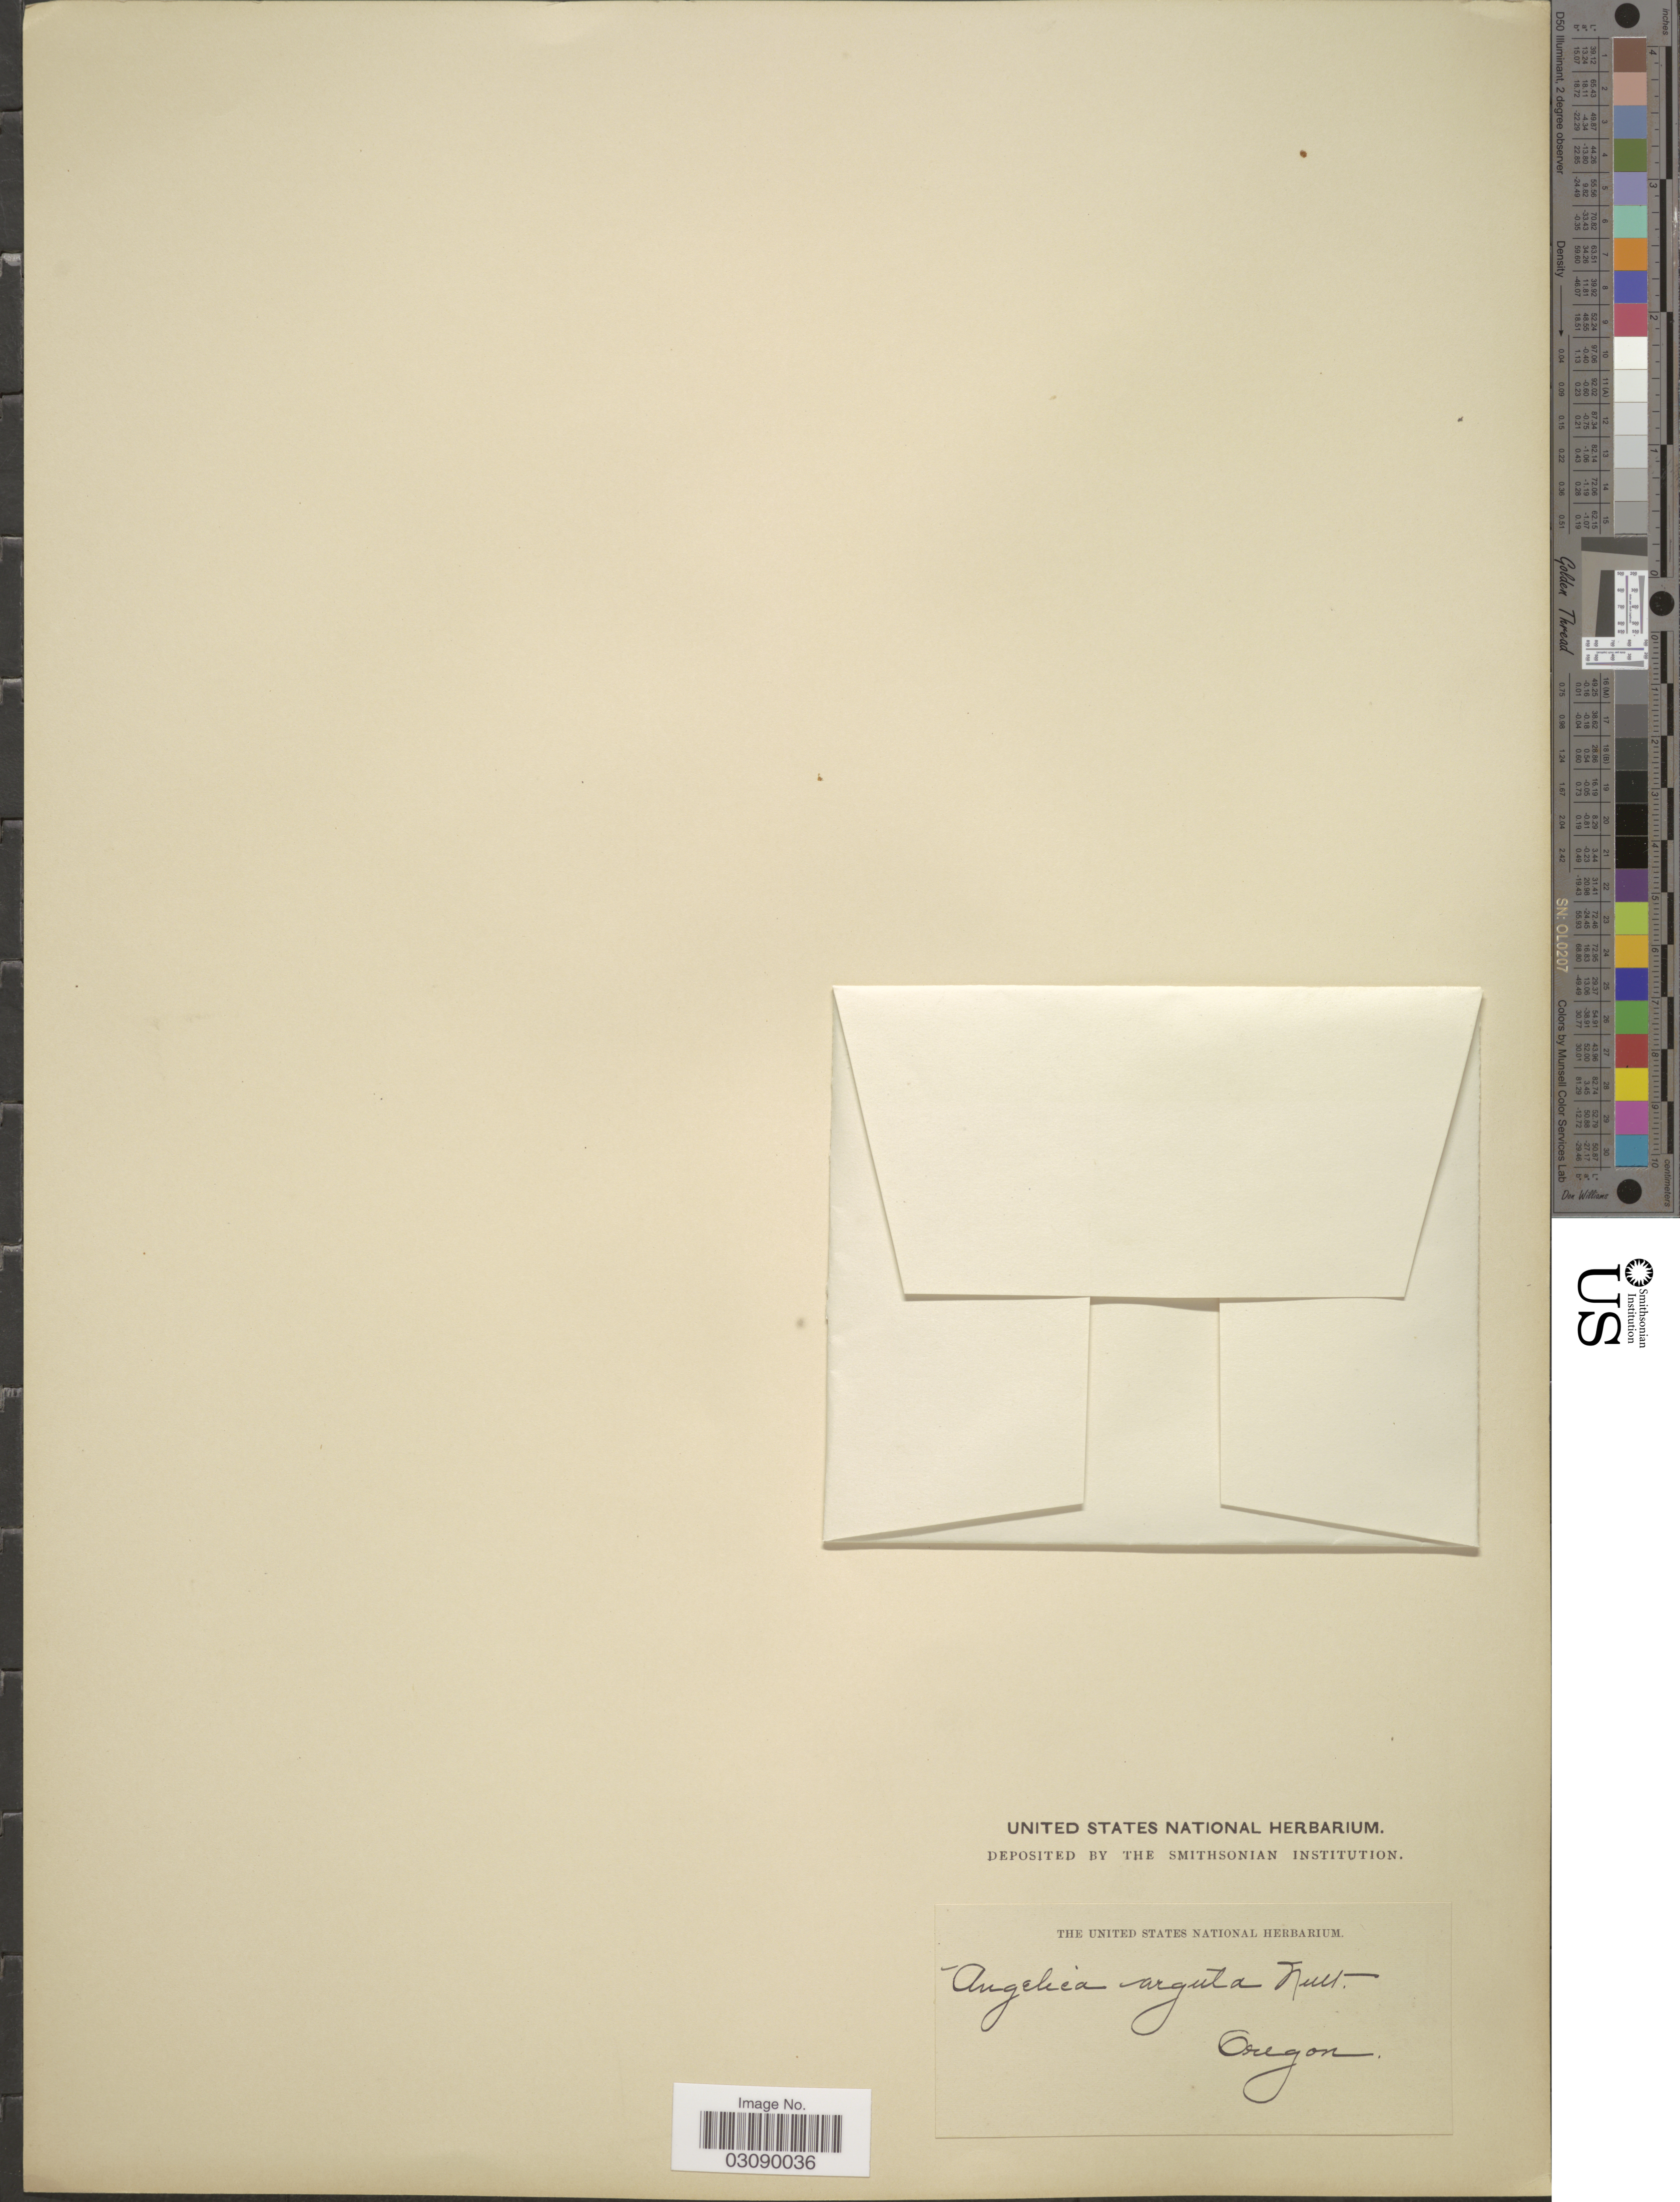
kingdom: Plantae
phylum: Tracheophyta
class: Magnoliopsida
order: Apiales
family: Apiaceae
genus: Angelica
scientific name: Angelica arguta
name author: Nutt.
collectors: ex herb. United States National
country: United States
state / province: Oregon